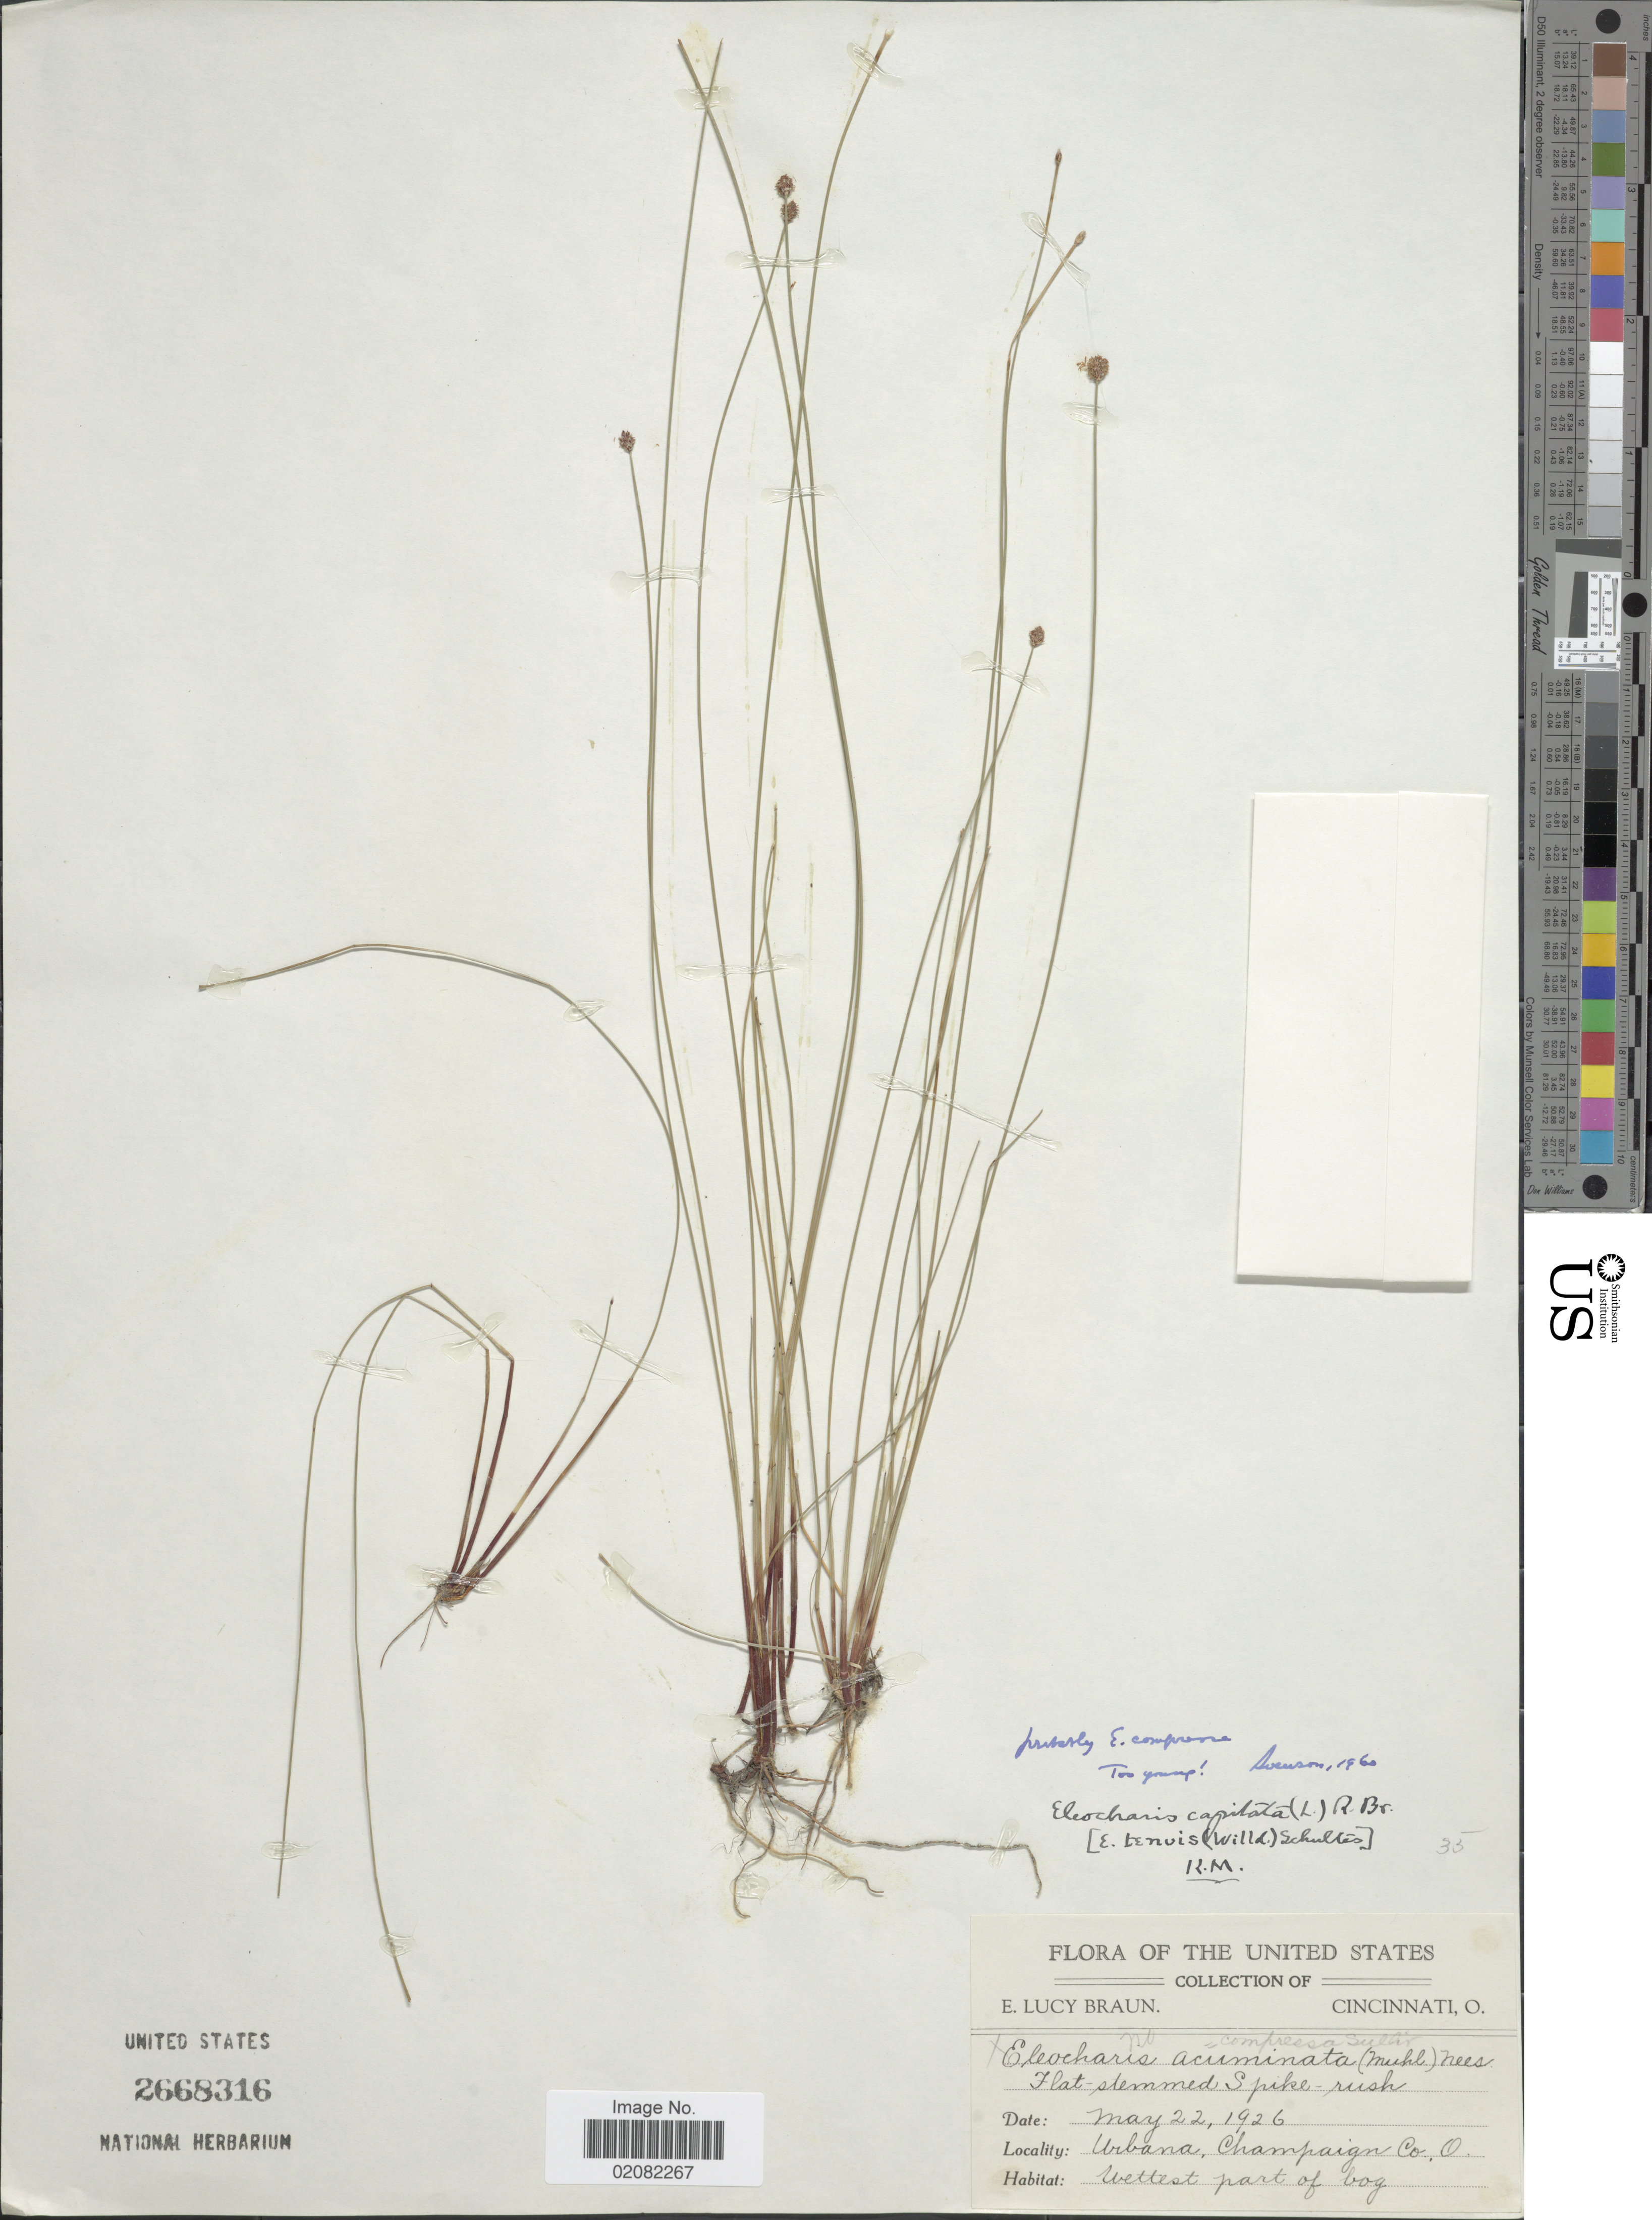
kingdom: Plantae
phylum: Tracheophyta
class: Liliopsida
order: Poales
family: Cyperaceae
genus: Eleocharis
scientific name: Eleocharis compressa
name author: Sull.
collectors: E. L. Braun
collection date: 1926-05-22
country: United States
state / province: Ohio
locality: Urbana, Champaign Co., O.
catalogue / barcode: US 2668316